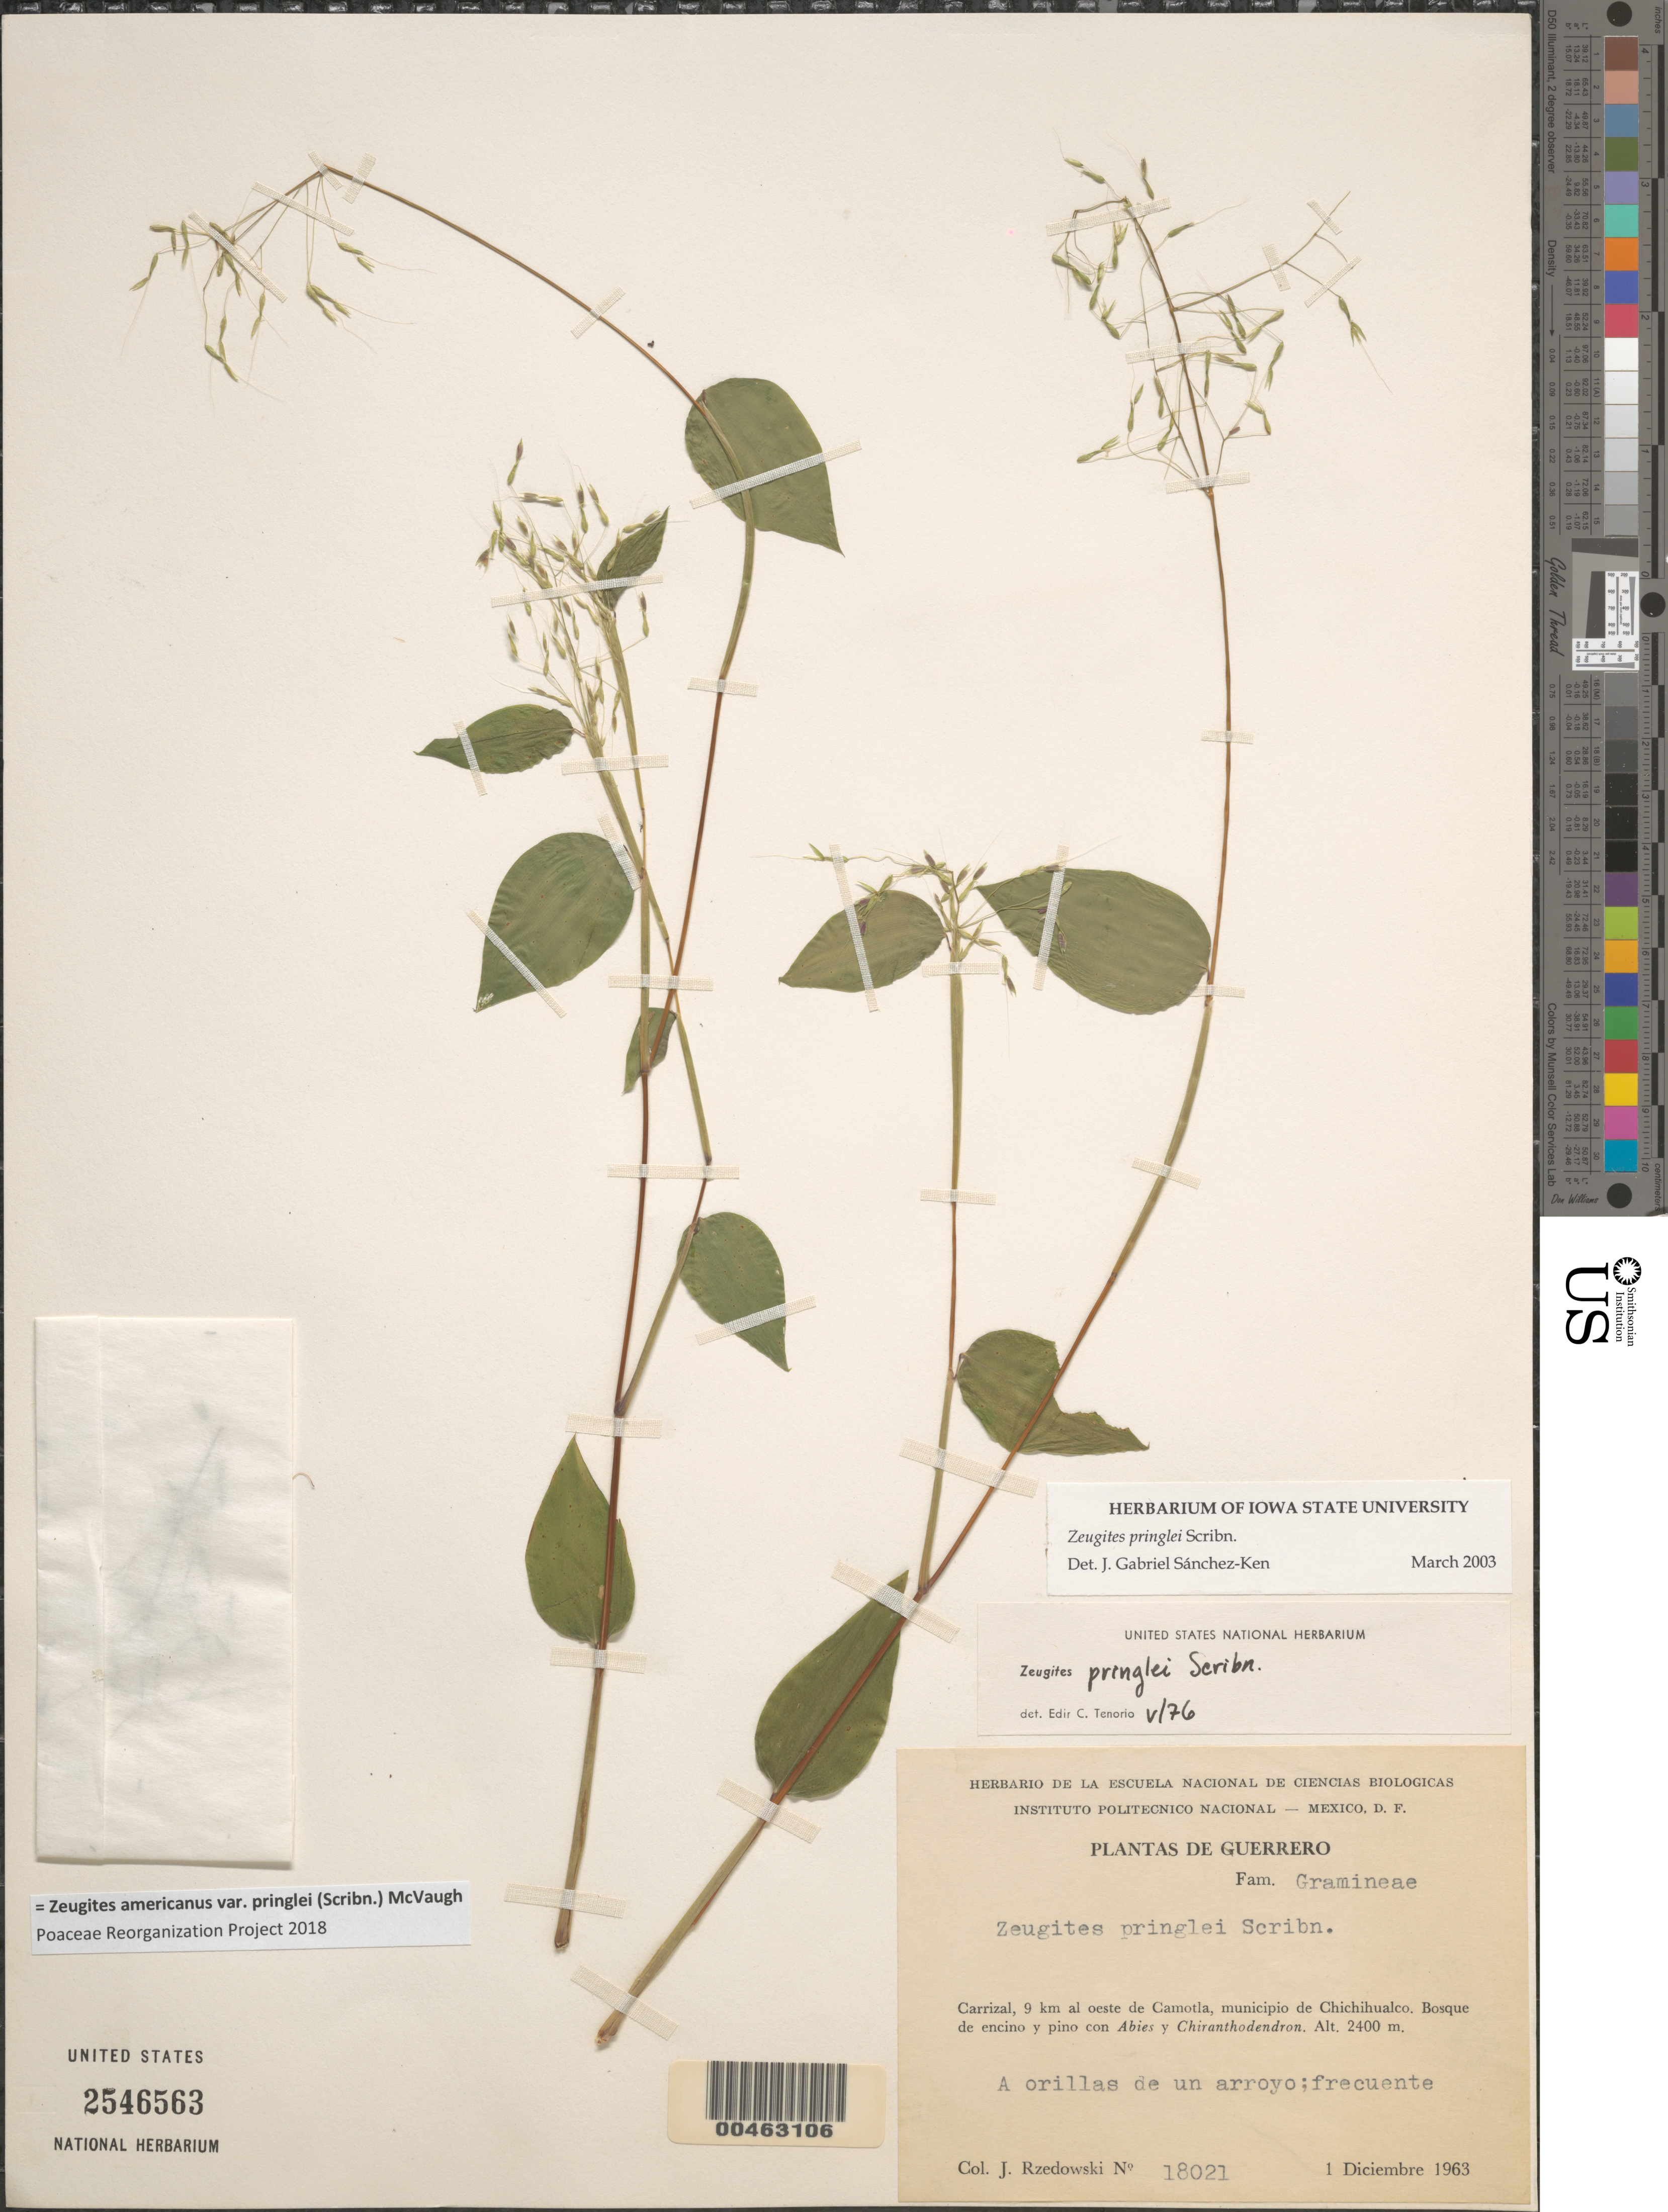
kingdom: Plantae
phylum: Tracheophyta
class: Liliopsida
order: Poales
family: Poaceae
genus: Zeugites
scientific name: Zeugites americanus var. pringlei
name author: (Scribn.) McVaugh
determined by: Poaceae Reorganization Project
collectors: J. Rzedowski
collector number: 18021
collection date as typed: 1 Dec 1963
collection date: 1963-12-01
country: Mexico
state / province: Guerrero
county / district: Chichihualco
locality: Carrizal, 9 km W of Comotla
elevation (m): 2400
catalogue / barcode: US 2546563